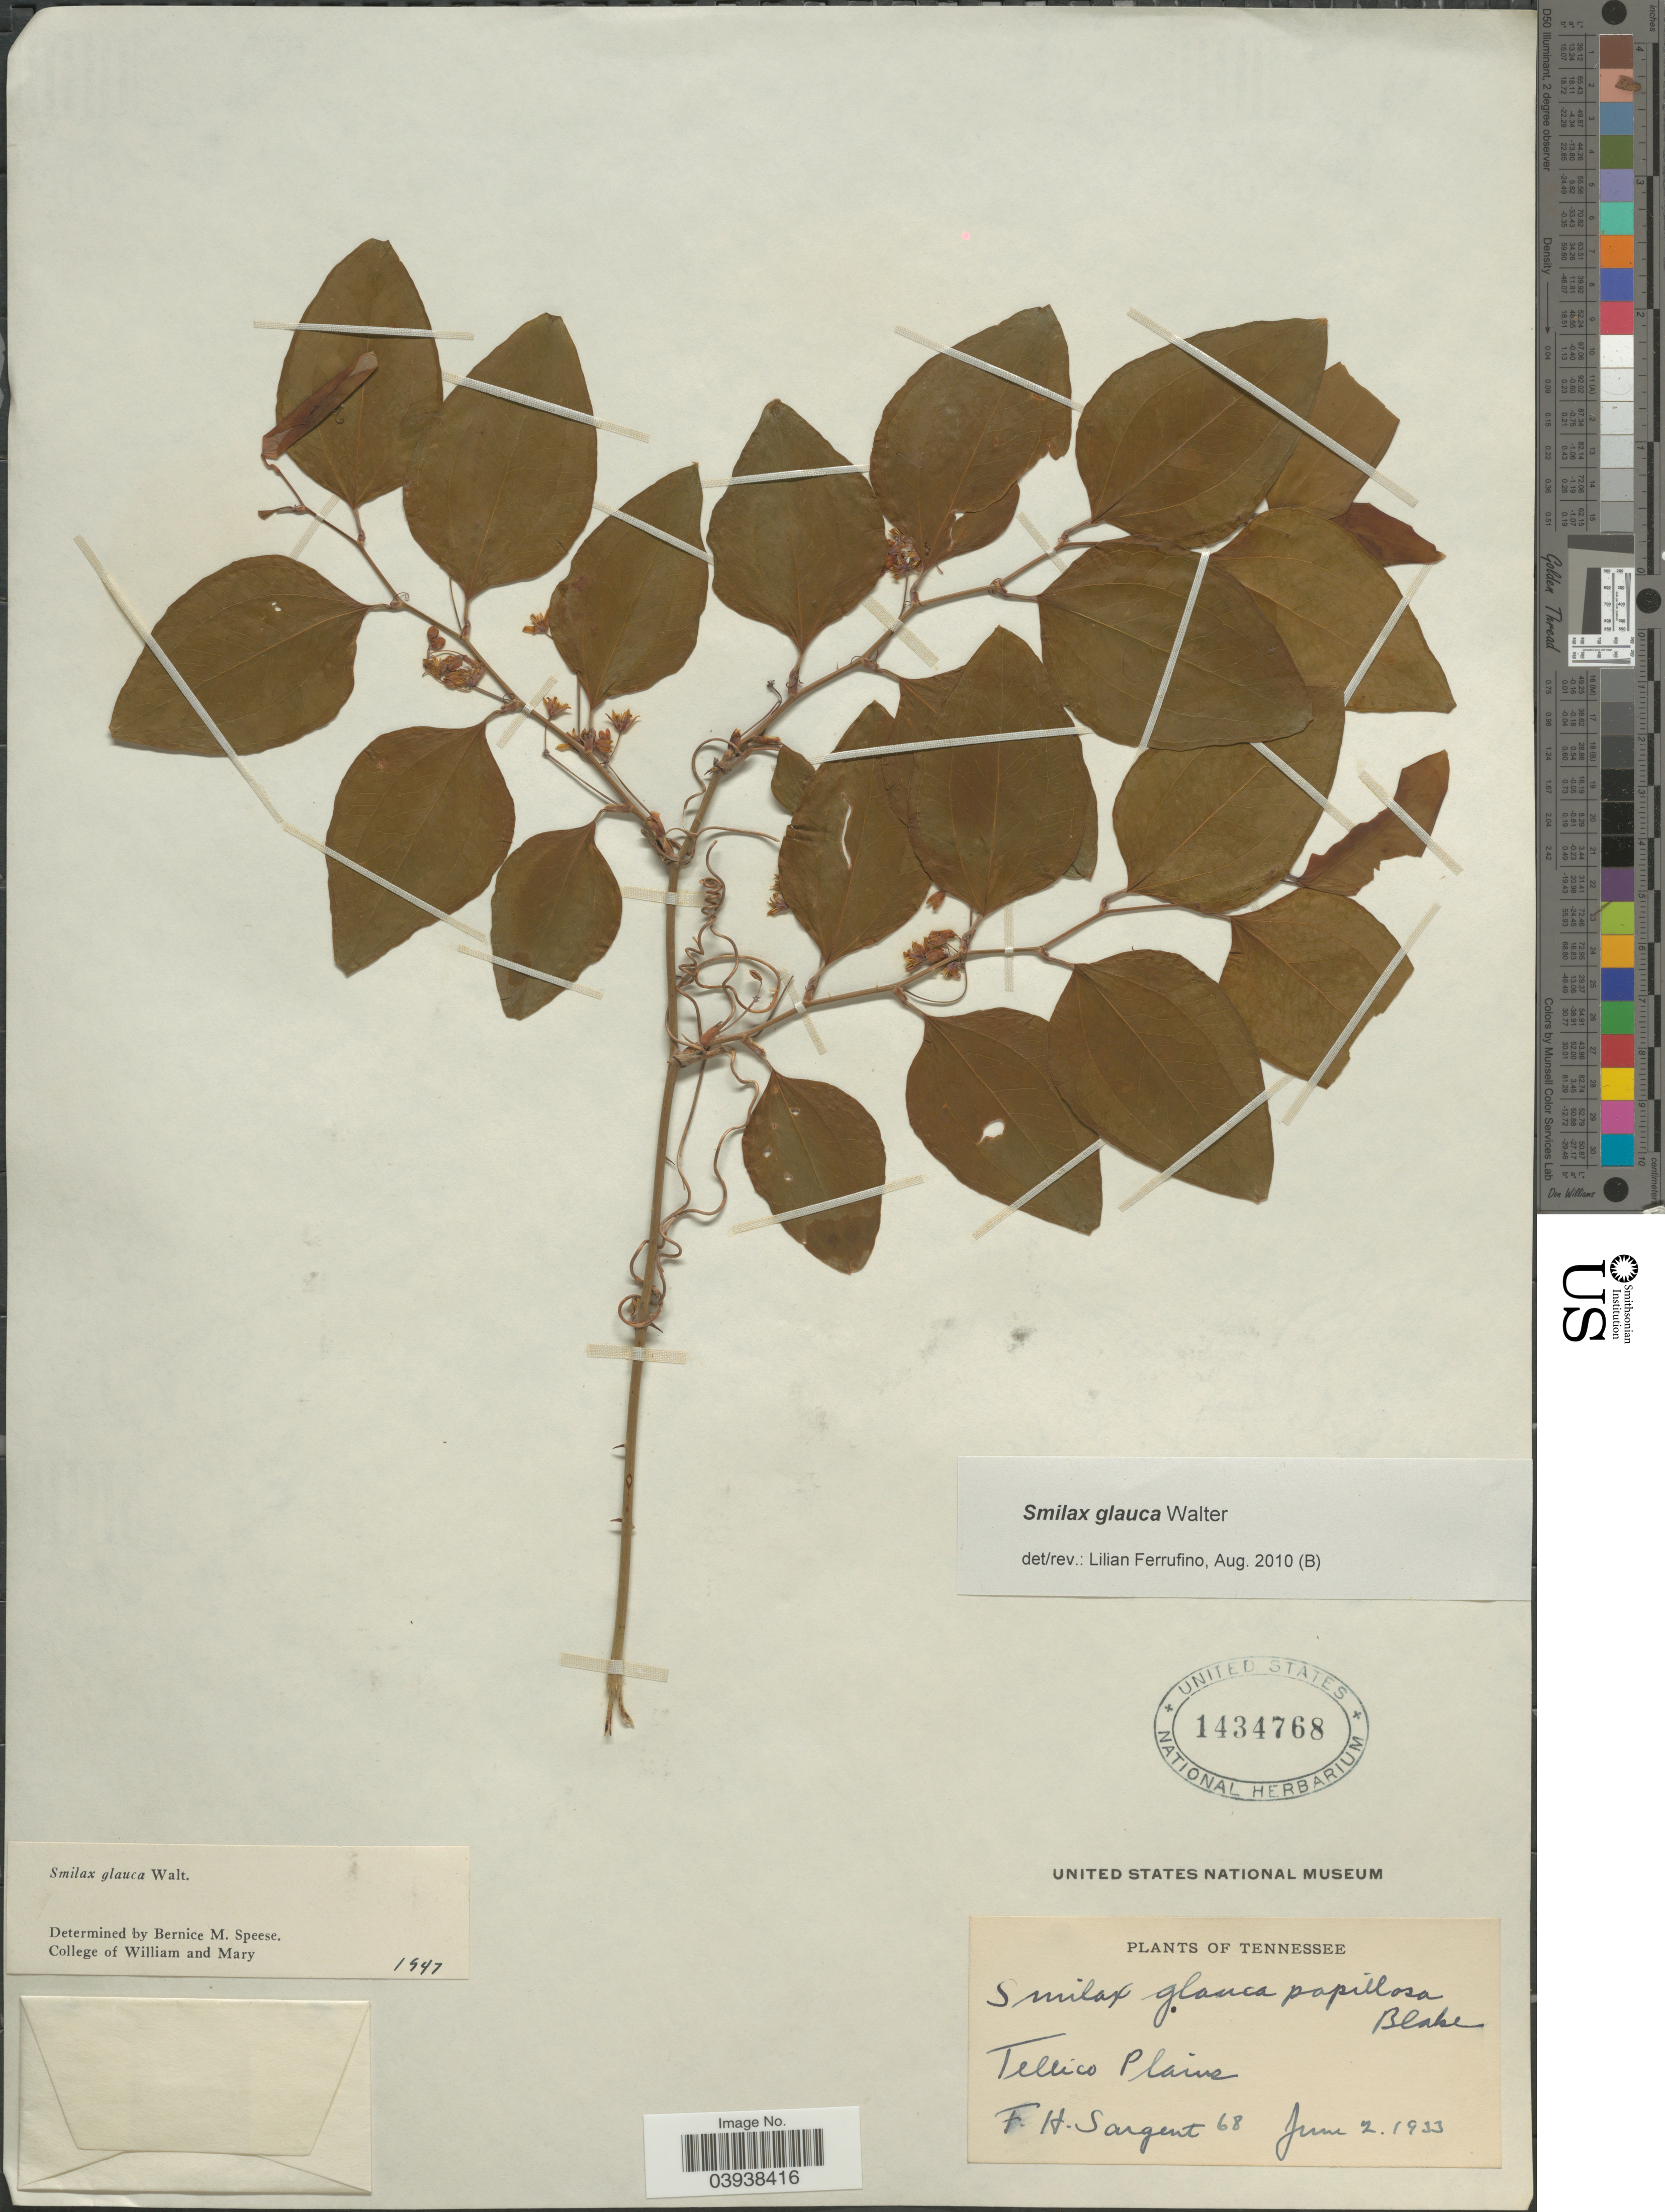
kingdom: Plantae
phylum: Tracheophyta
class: Liliopsida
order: Liliales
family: Smilacaceae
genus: Smilax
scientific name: Smilax glauca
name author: Walter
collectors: F. H. Sargent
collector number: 68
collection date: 1933-06-02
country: United States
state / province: Tennessee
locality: Tellico Plains.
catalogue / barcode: US 1434768